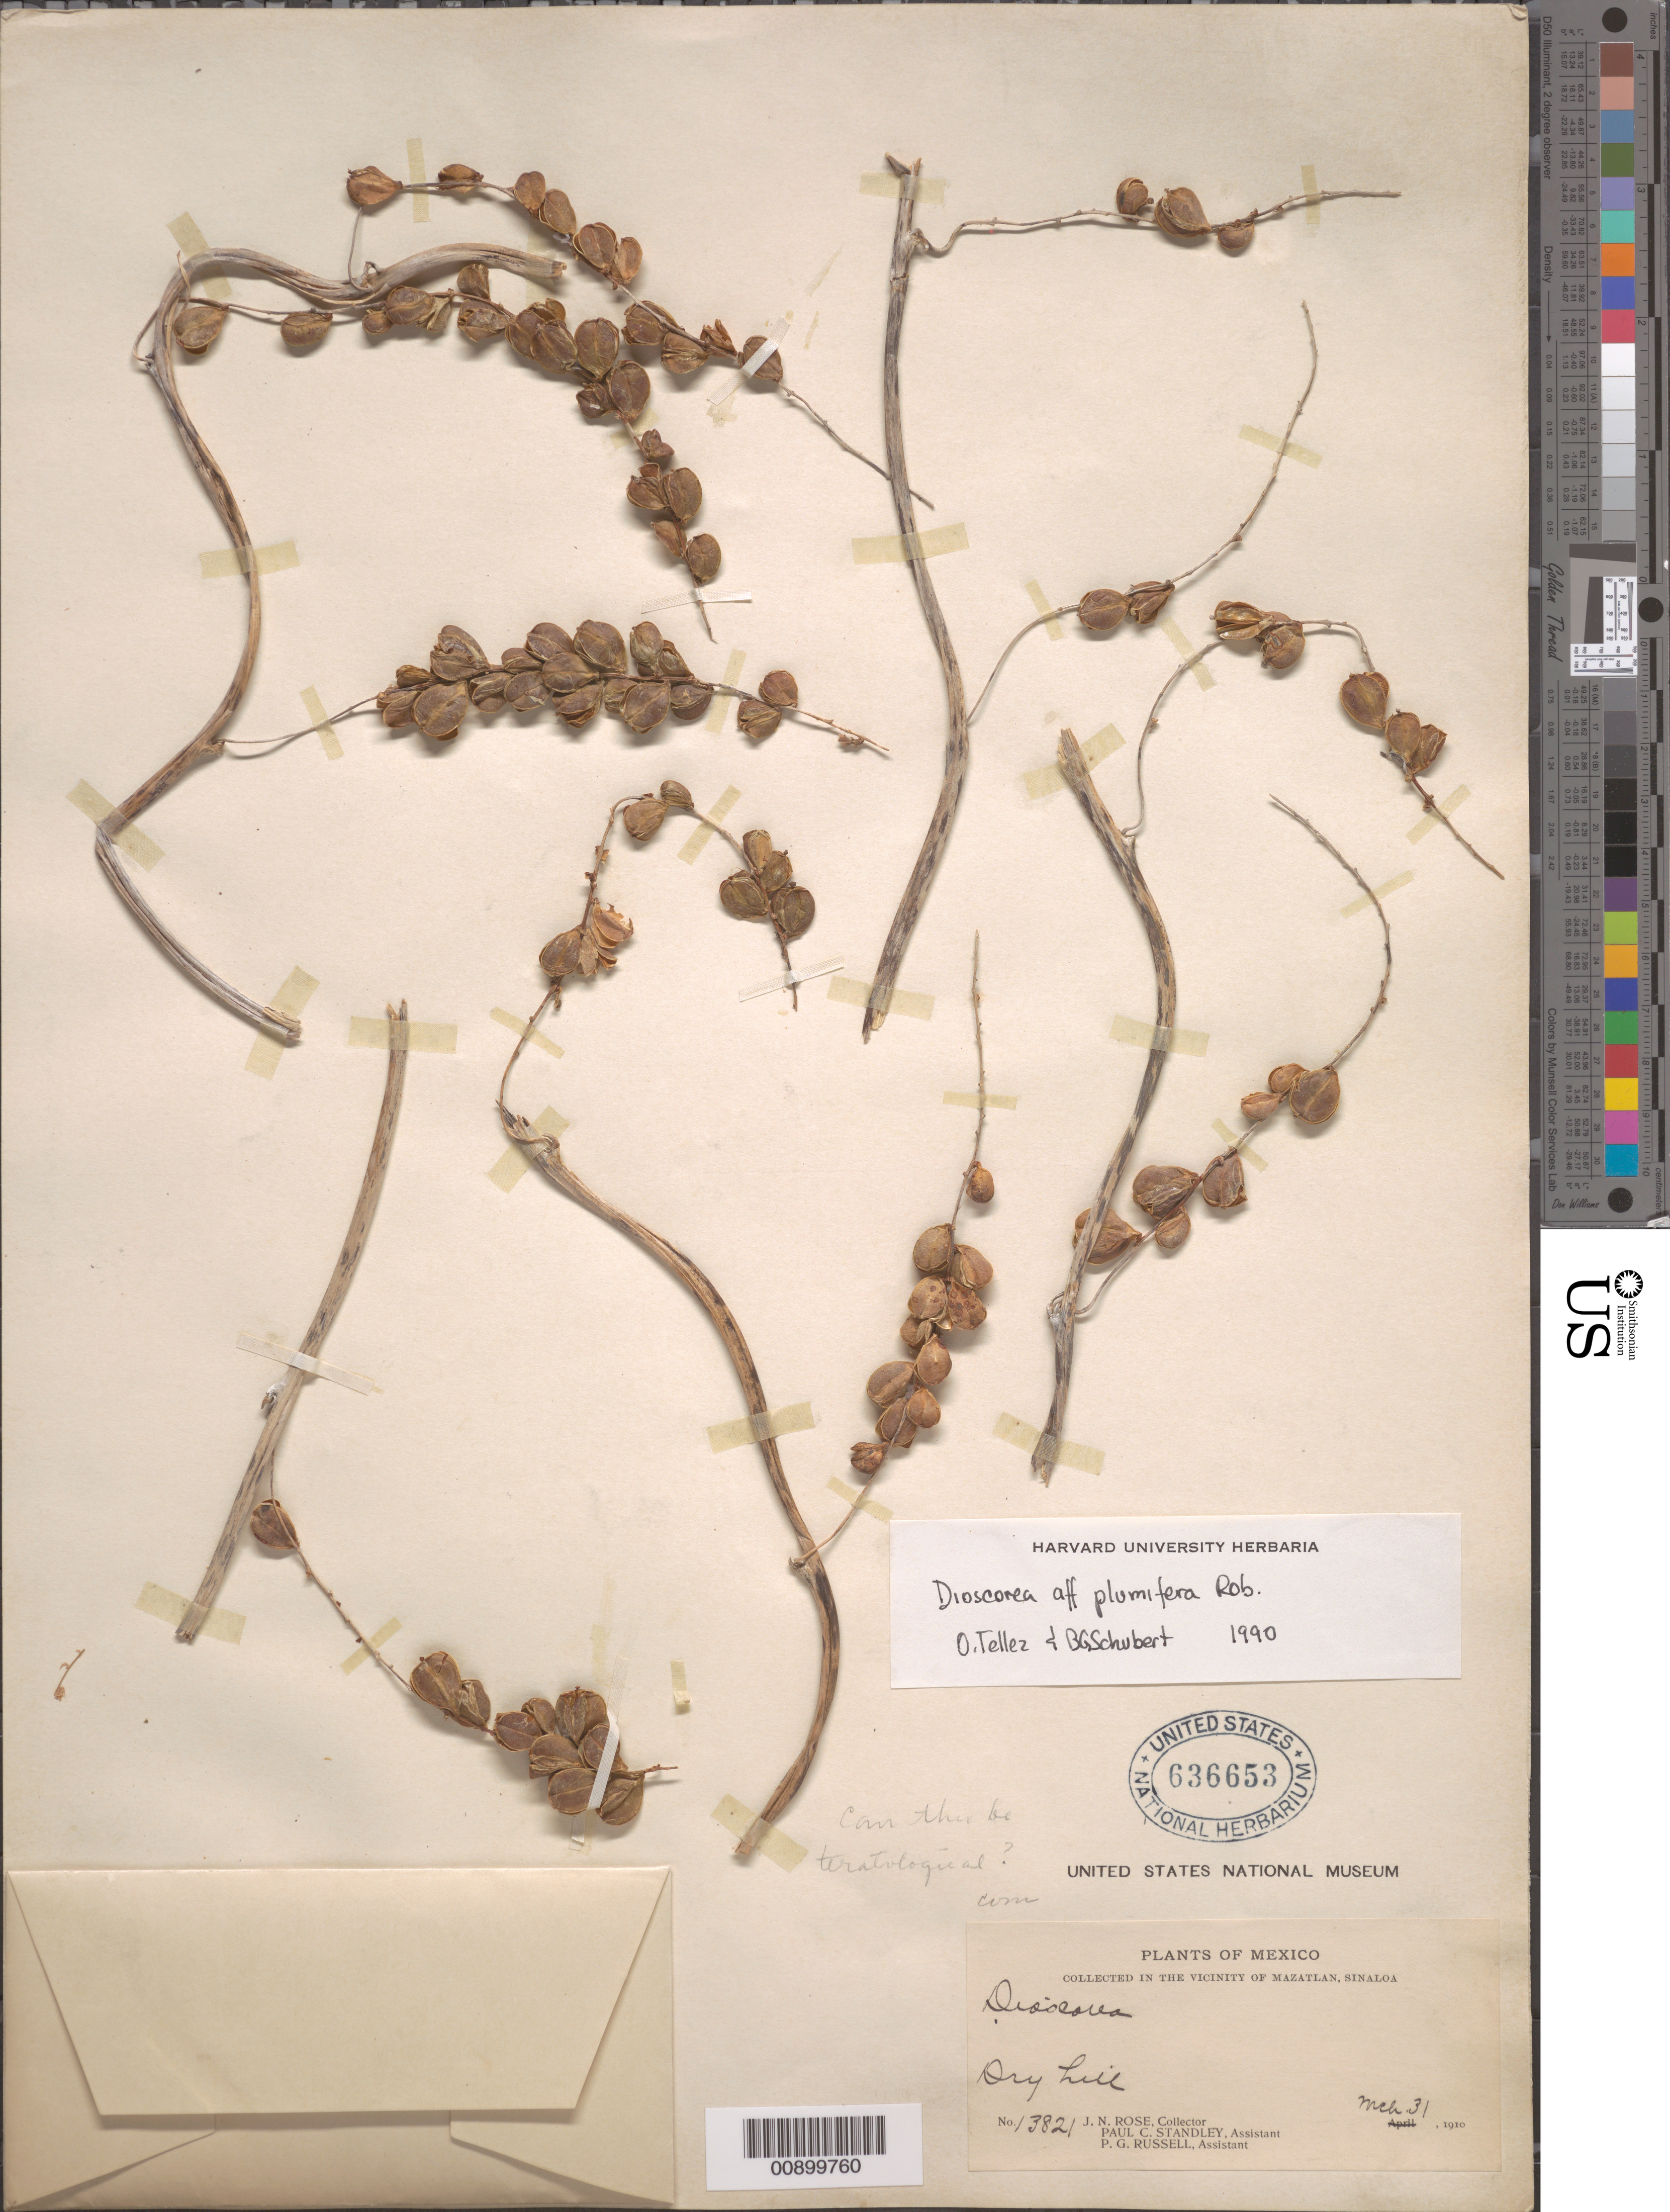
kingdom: Plantae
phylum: Tracheophyta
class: Liliopsida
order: Dioscoreales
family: Dioscoreaceae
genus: Dioscorea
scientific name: Dioscorea plumifera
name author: B.L. Rob.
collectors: J. N. Rose, P. C. Standley & P. G. Russell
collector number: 13821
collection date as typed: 31 Mar 1910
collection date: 1910-03-31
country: Mexico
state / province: Sinaloa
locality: Vicinity of Mazatlan, Sinaloa.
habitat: Dry hill.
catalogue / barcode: US 636653